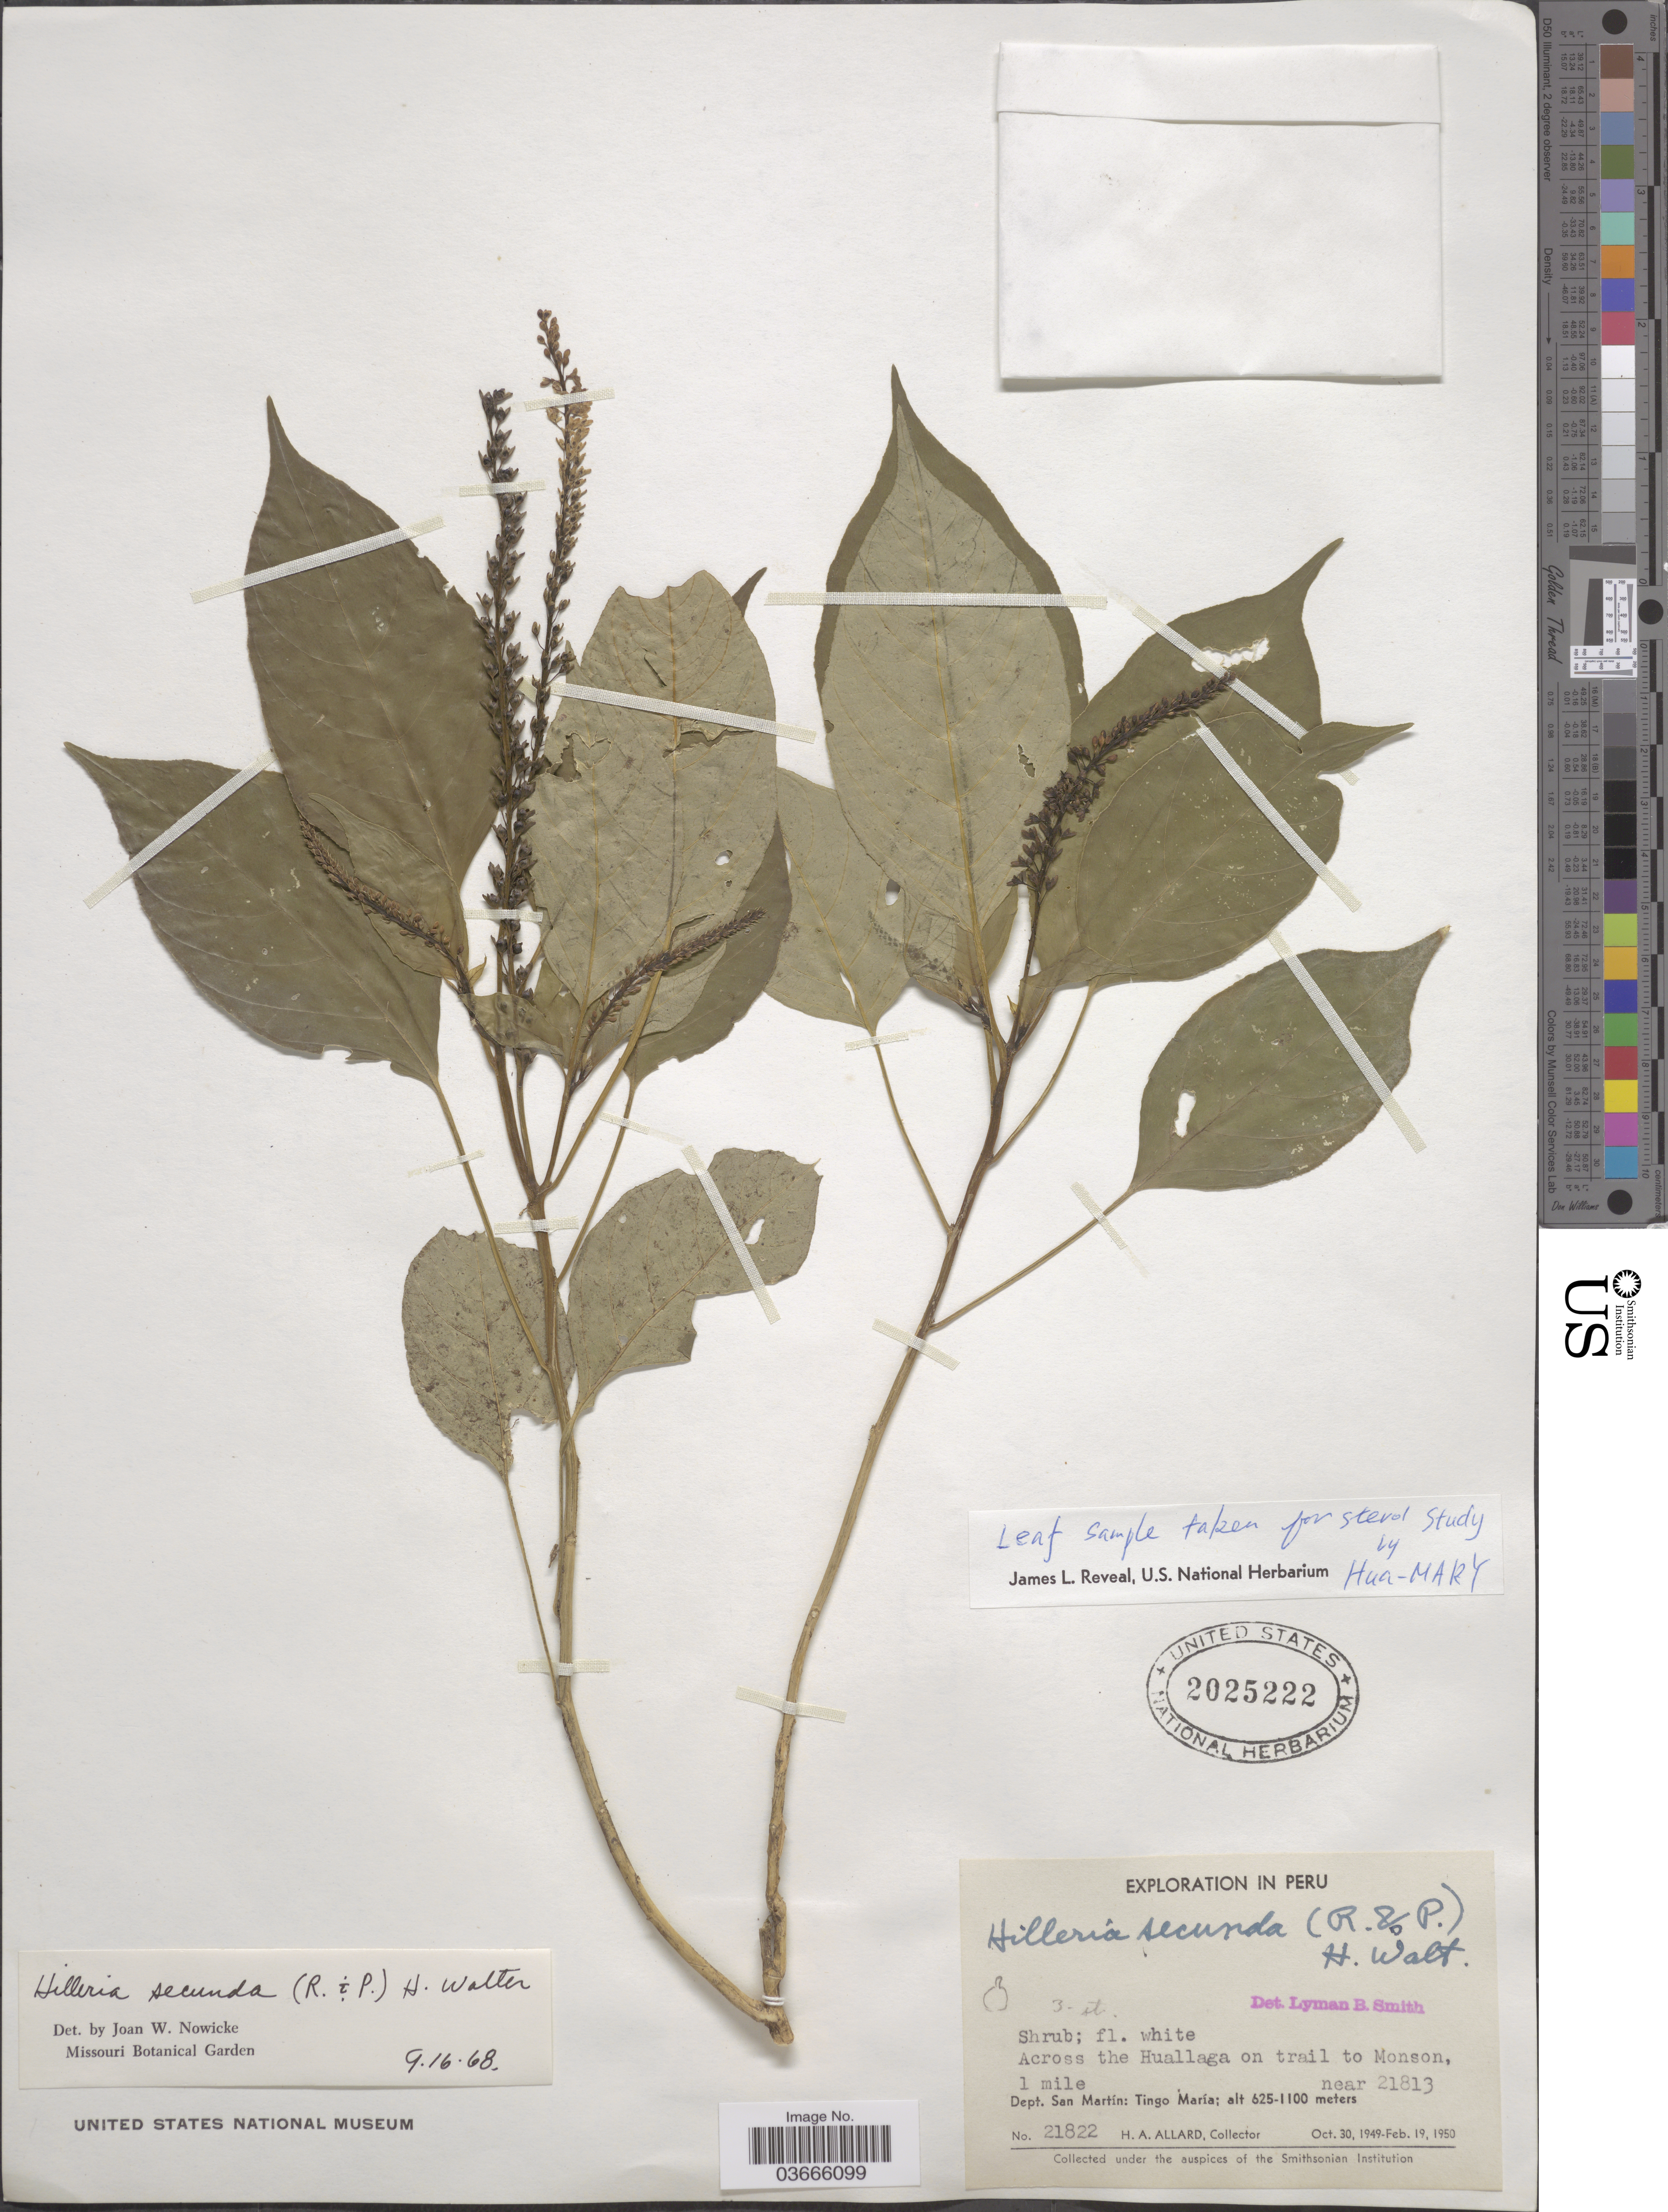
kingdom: Plantae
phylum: Tracheophyta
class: Magnoliopsida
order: Caryophyllales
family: Phytolaccaceae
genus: Hilleria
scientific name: Hilleria secunda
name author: (Ruiz & Pav.) H. Walter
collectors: H. A. Allard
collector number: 21822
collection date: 1949-10-30/1950-02-19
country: Peru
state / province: San Martín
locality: Across the Huallaga on trail to Monson, 1 mile. Dept. San Martín: Tingo María. Near 21813.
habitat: across river on trail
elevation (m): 625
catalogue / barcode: US 2025222